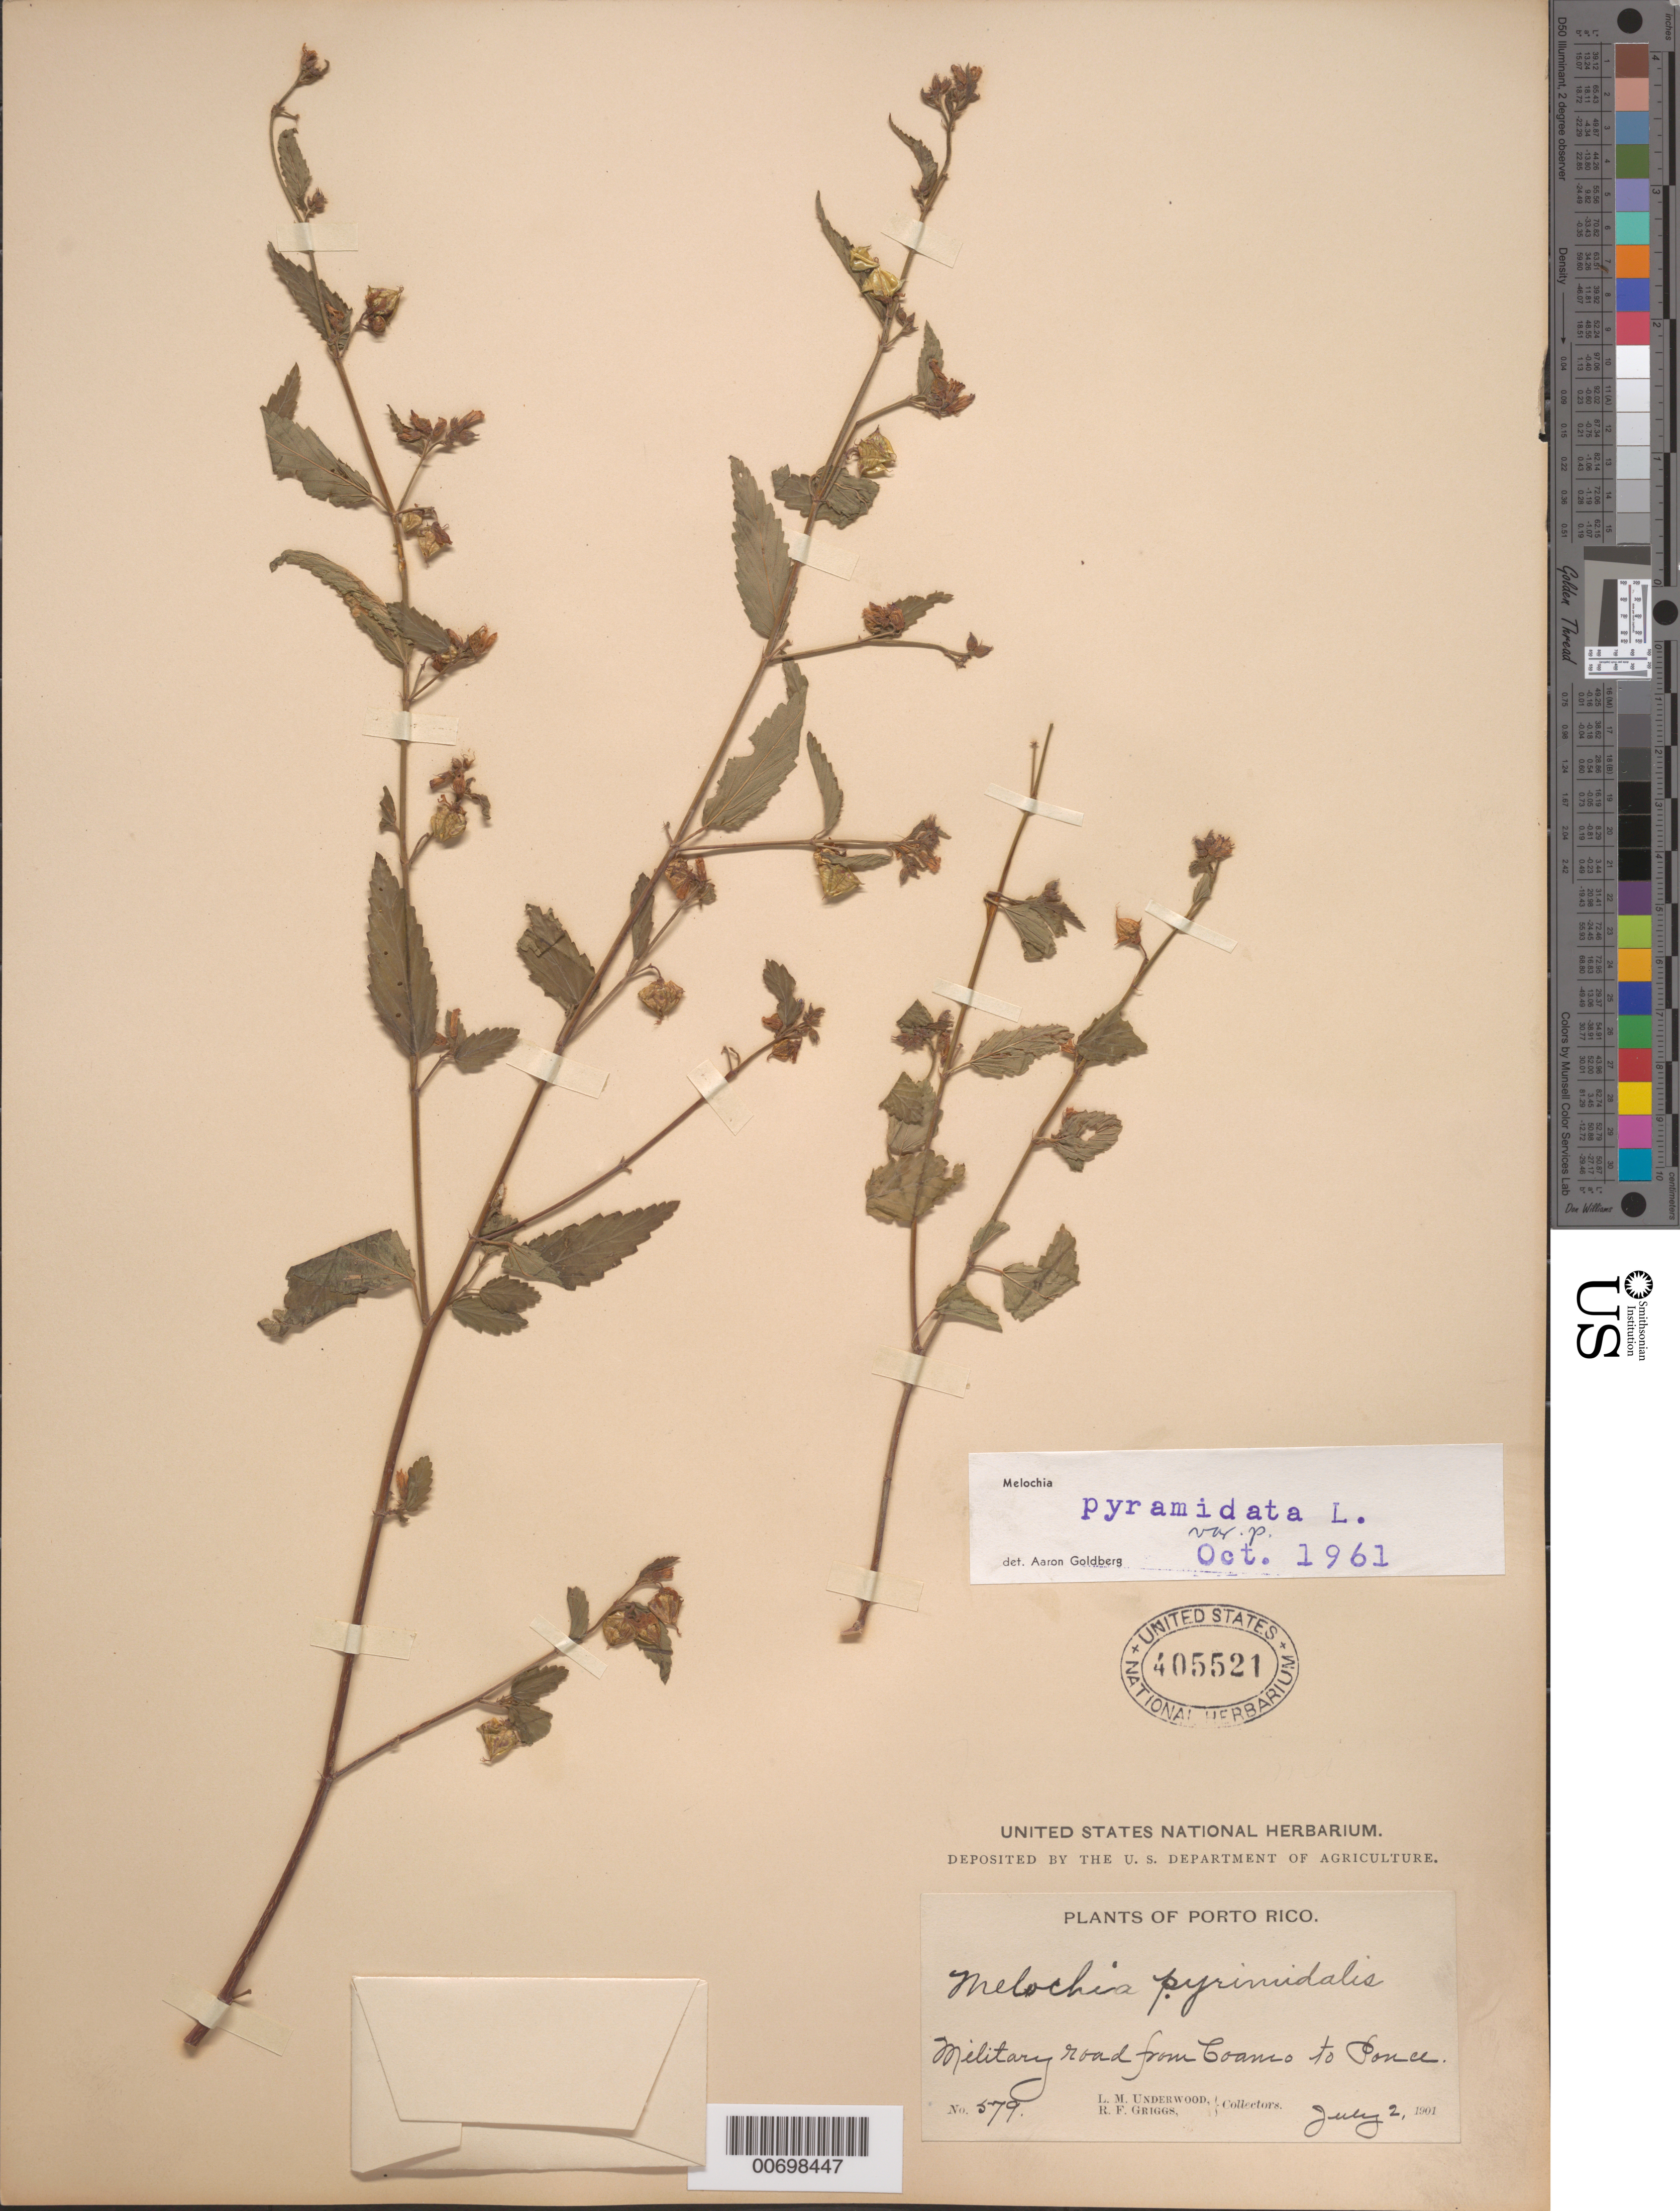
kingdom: Plantae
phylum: Tracheophyta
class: Magnoliopsida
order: Malvales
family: Malvaceae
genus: Melochia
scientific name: Melochia pyramidata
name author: L.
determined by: Goldberg, Aaron, (US), NMNH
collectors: L. M. Underwood & R. F. Griggs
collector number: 579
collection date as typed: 02 Jul 1901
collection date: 1901-07-02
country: Puerto Rico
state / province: Coamo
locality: Military Road from Coamo to Ponce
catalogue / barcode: US 405521